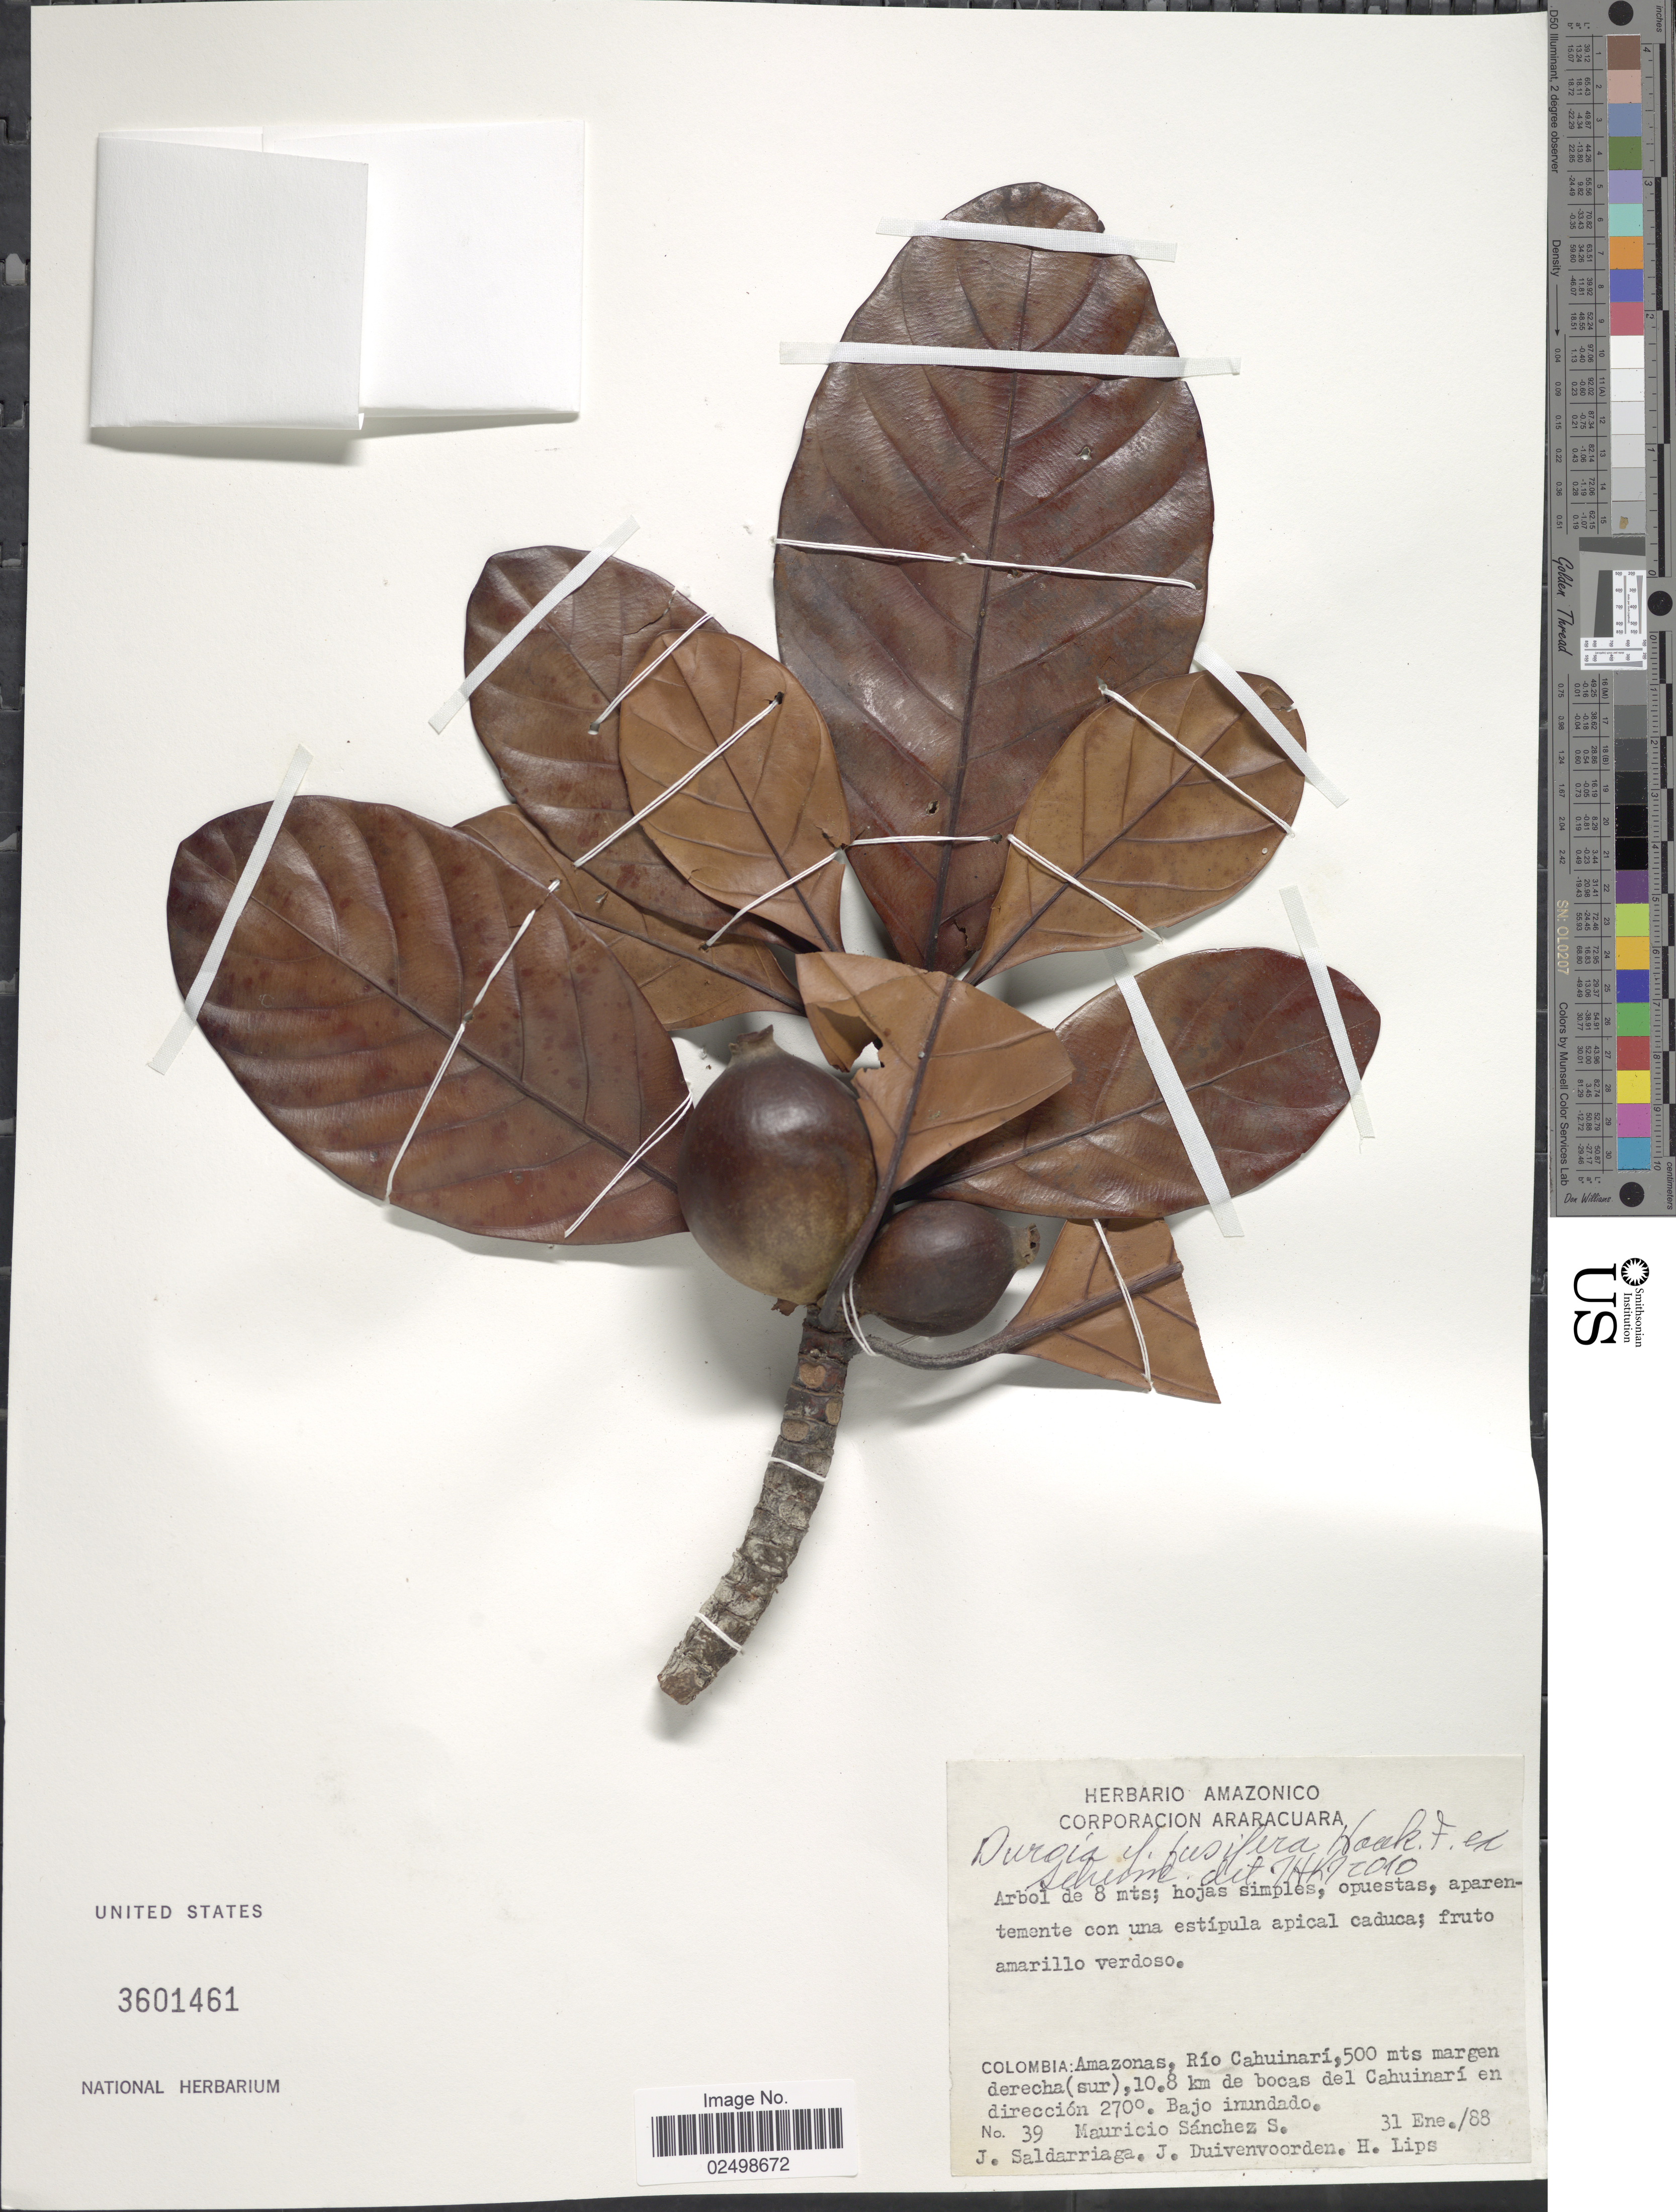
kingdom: Plantae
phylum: Tracheophyta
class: Magnoliopsida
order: Gentianales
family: Rubiaceae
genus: Duroia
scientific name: Duroia fusifera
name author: Spruce ex K. Schum.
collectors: M. Sanchez S., J. Saldarriaga, J. Duivenvoorden & H. Lips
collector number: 39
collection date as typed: Transcribed d/m/y: 31/1/88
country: Colombia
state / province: Amazônas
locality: Rio Cahuinari, 500 mts margen derecha(sur), 10.8 km de bocas del Cahuinari en direccion 270º. Bajo inundado.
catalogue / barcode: US 3601461